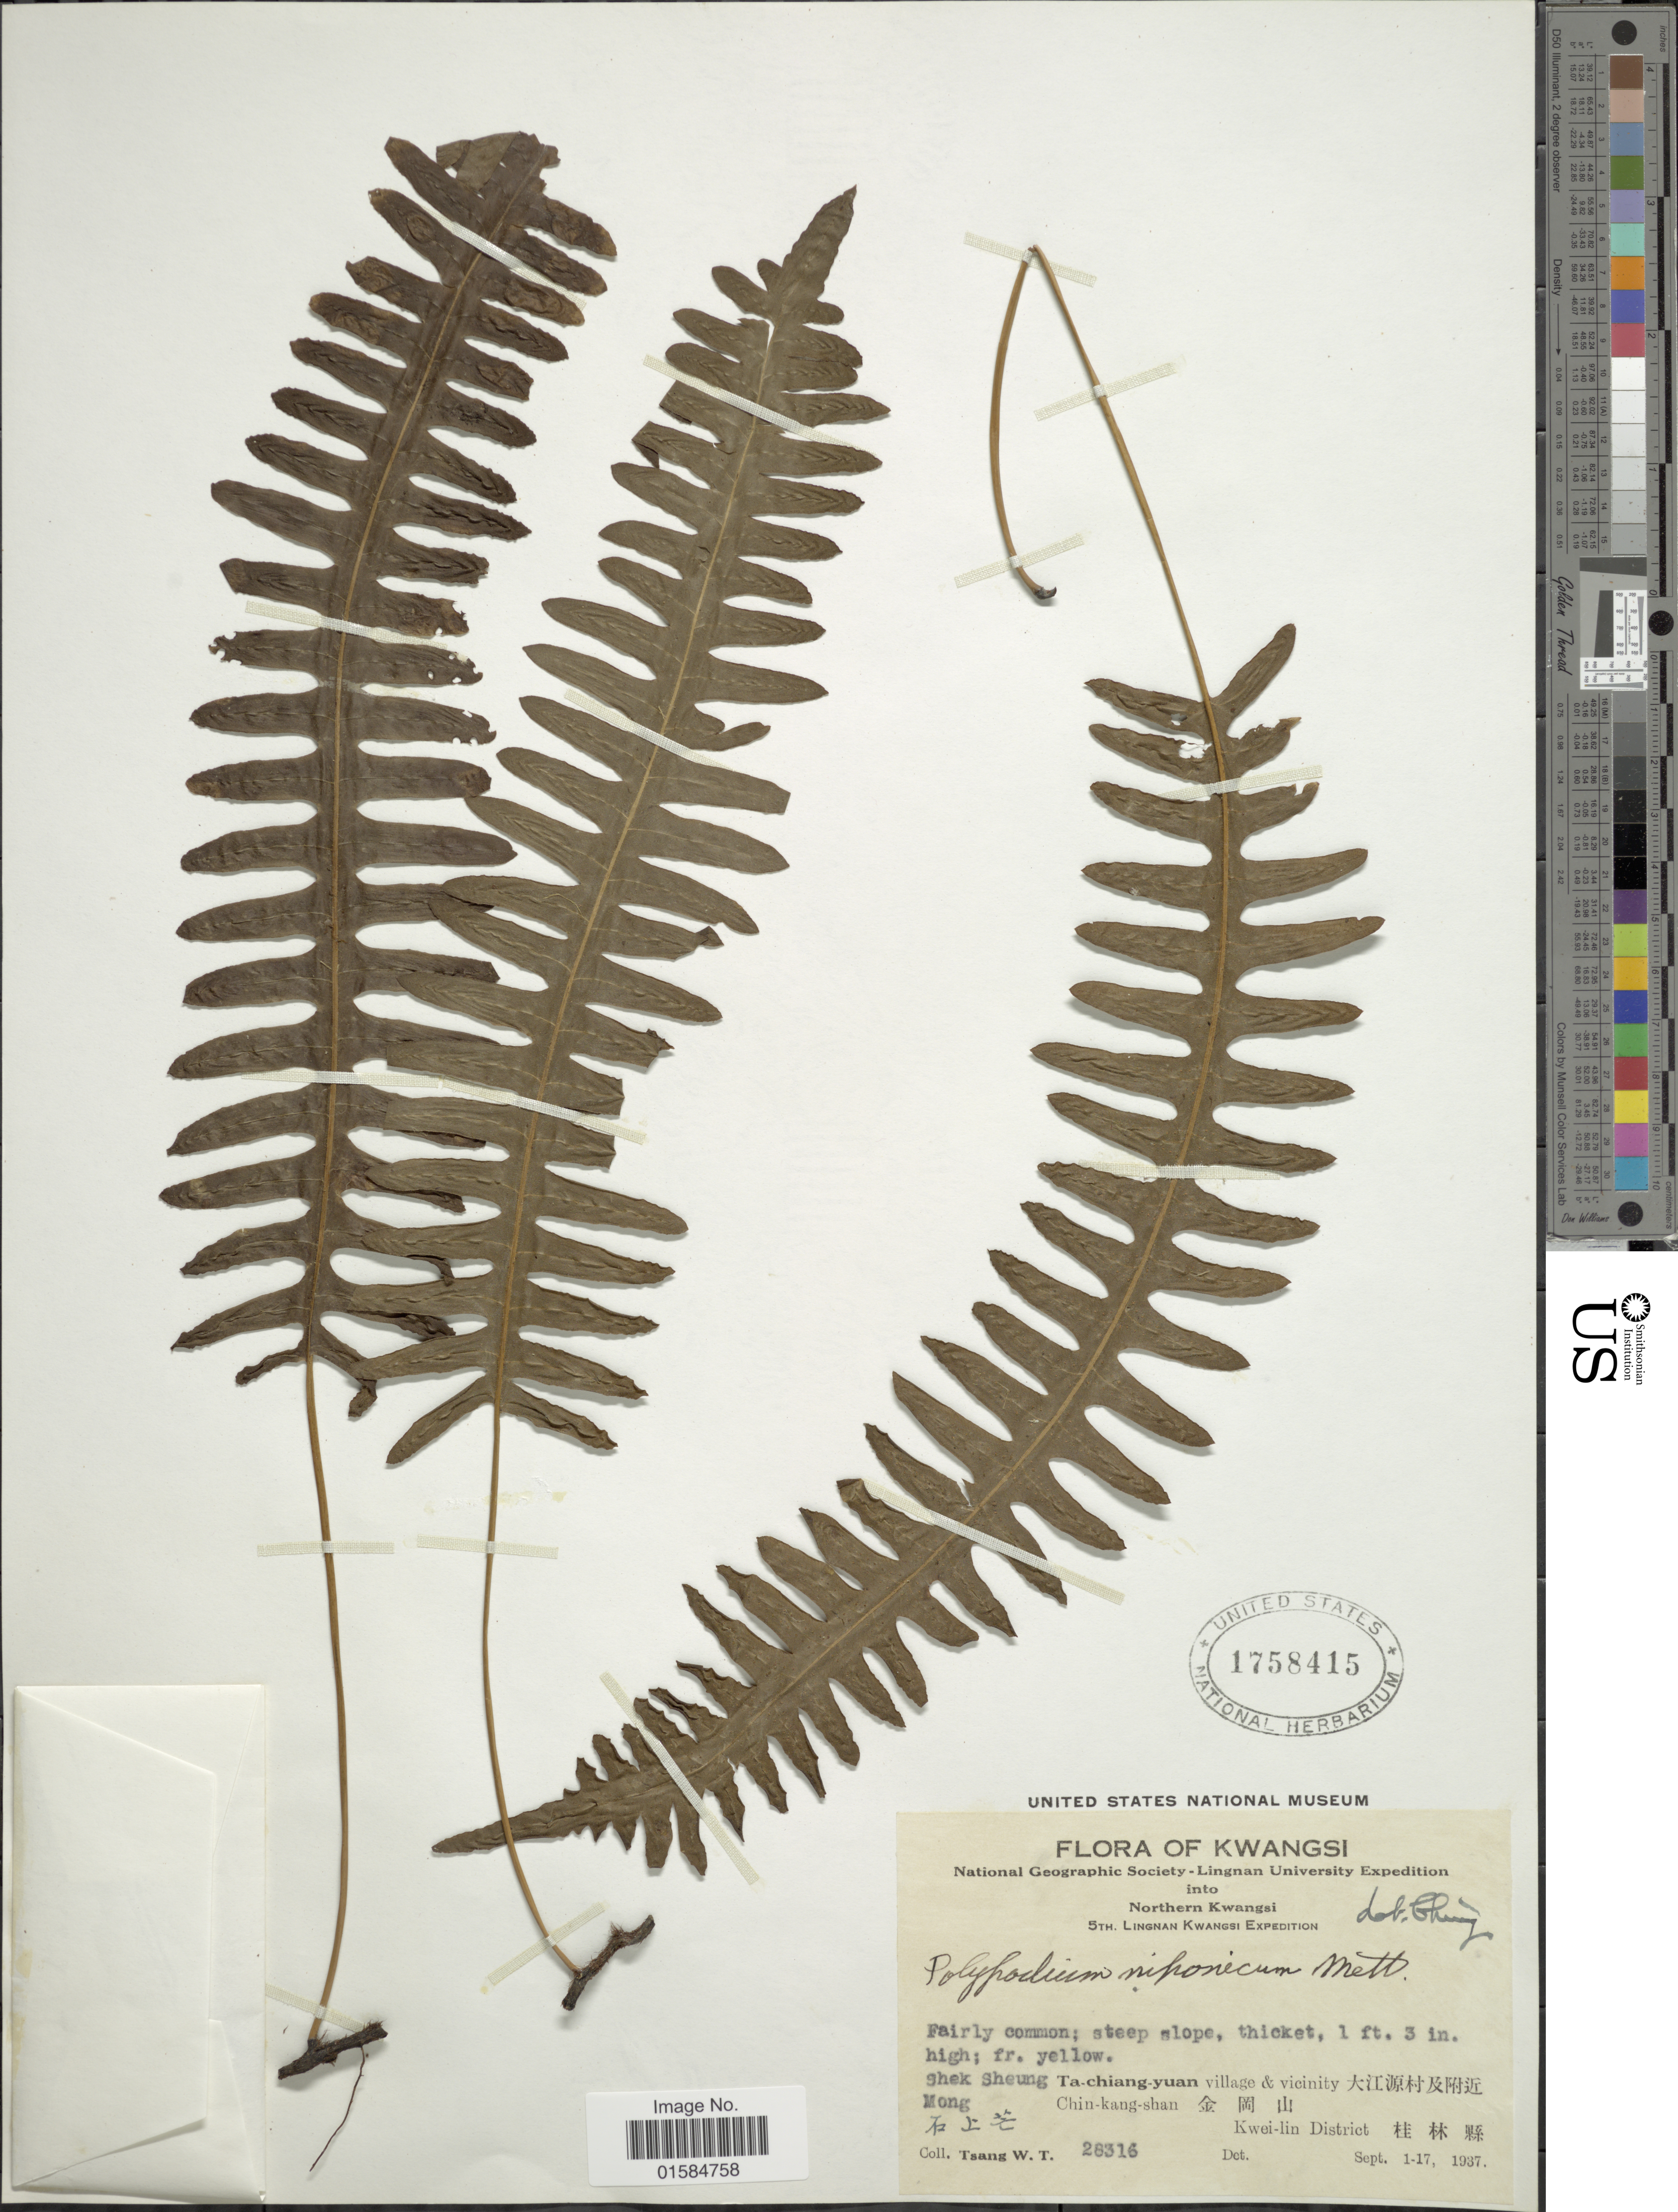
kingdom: Plantae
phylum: Tracheophyta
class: Polypodiopsida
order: Polypodiales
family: Polypodiaceae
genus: Goniophlebium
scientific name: Goniophlebium niponicum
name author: (Mett.) Bedd.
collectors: W. T. Tsang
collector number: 28316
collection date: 1937-09-01/1937-09-17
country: China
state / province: Guangxi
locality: Northern Kwangsi, Shek Sheung Mong, Ta-chiang-yuan village & vicinity, Chin-kang-shan, Kwei-lin District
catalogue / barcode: US 1758415